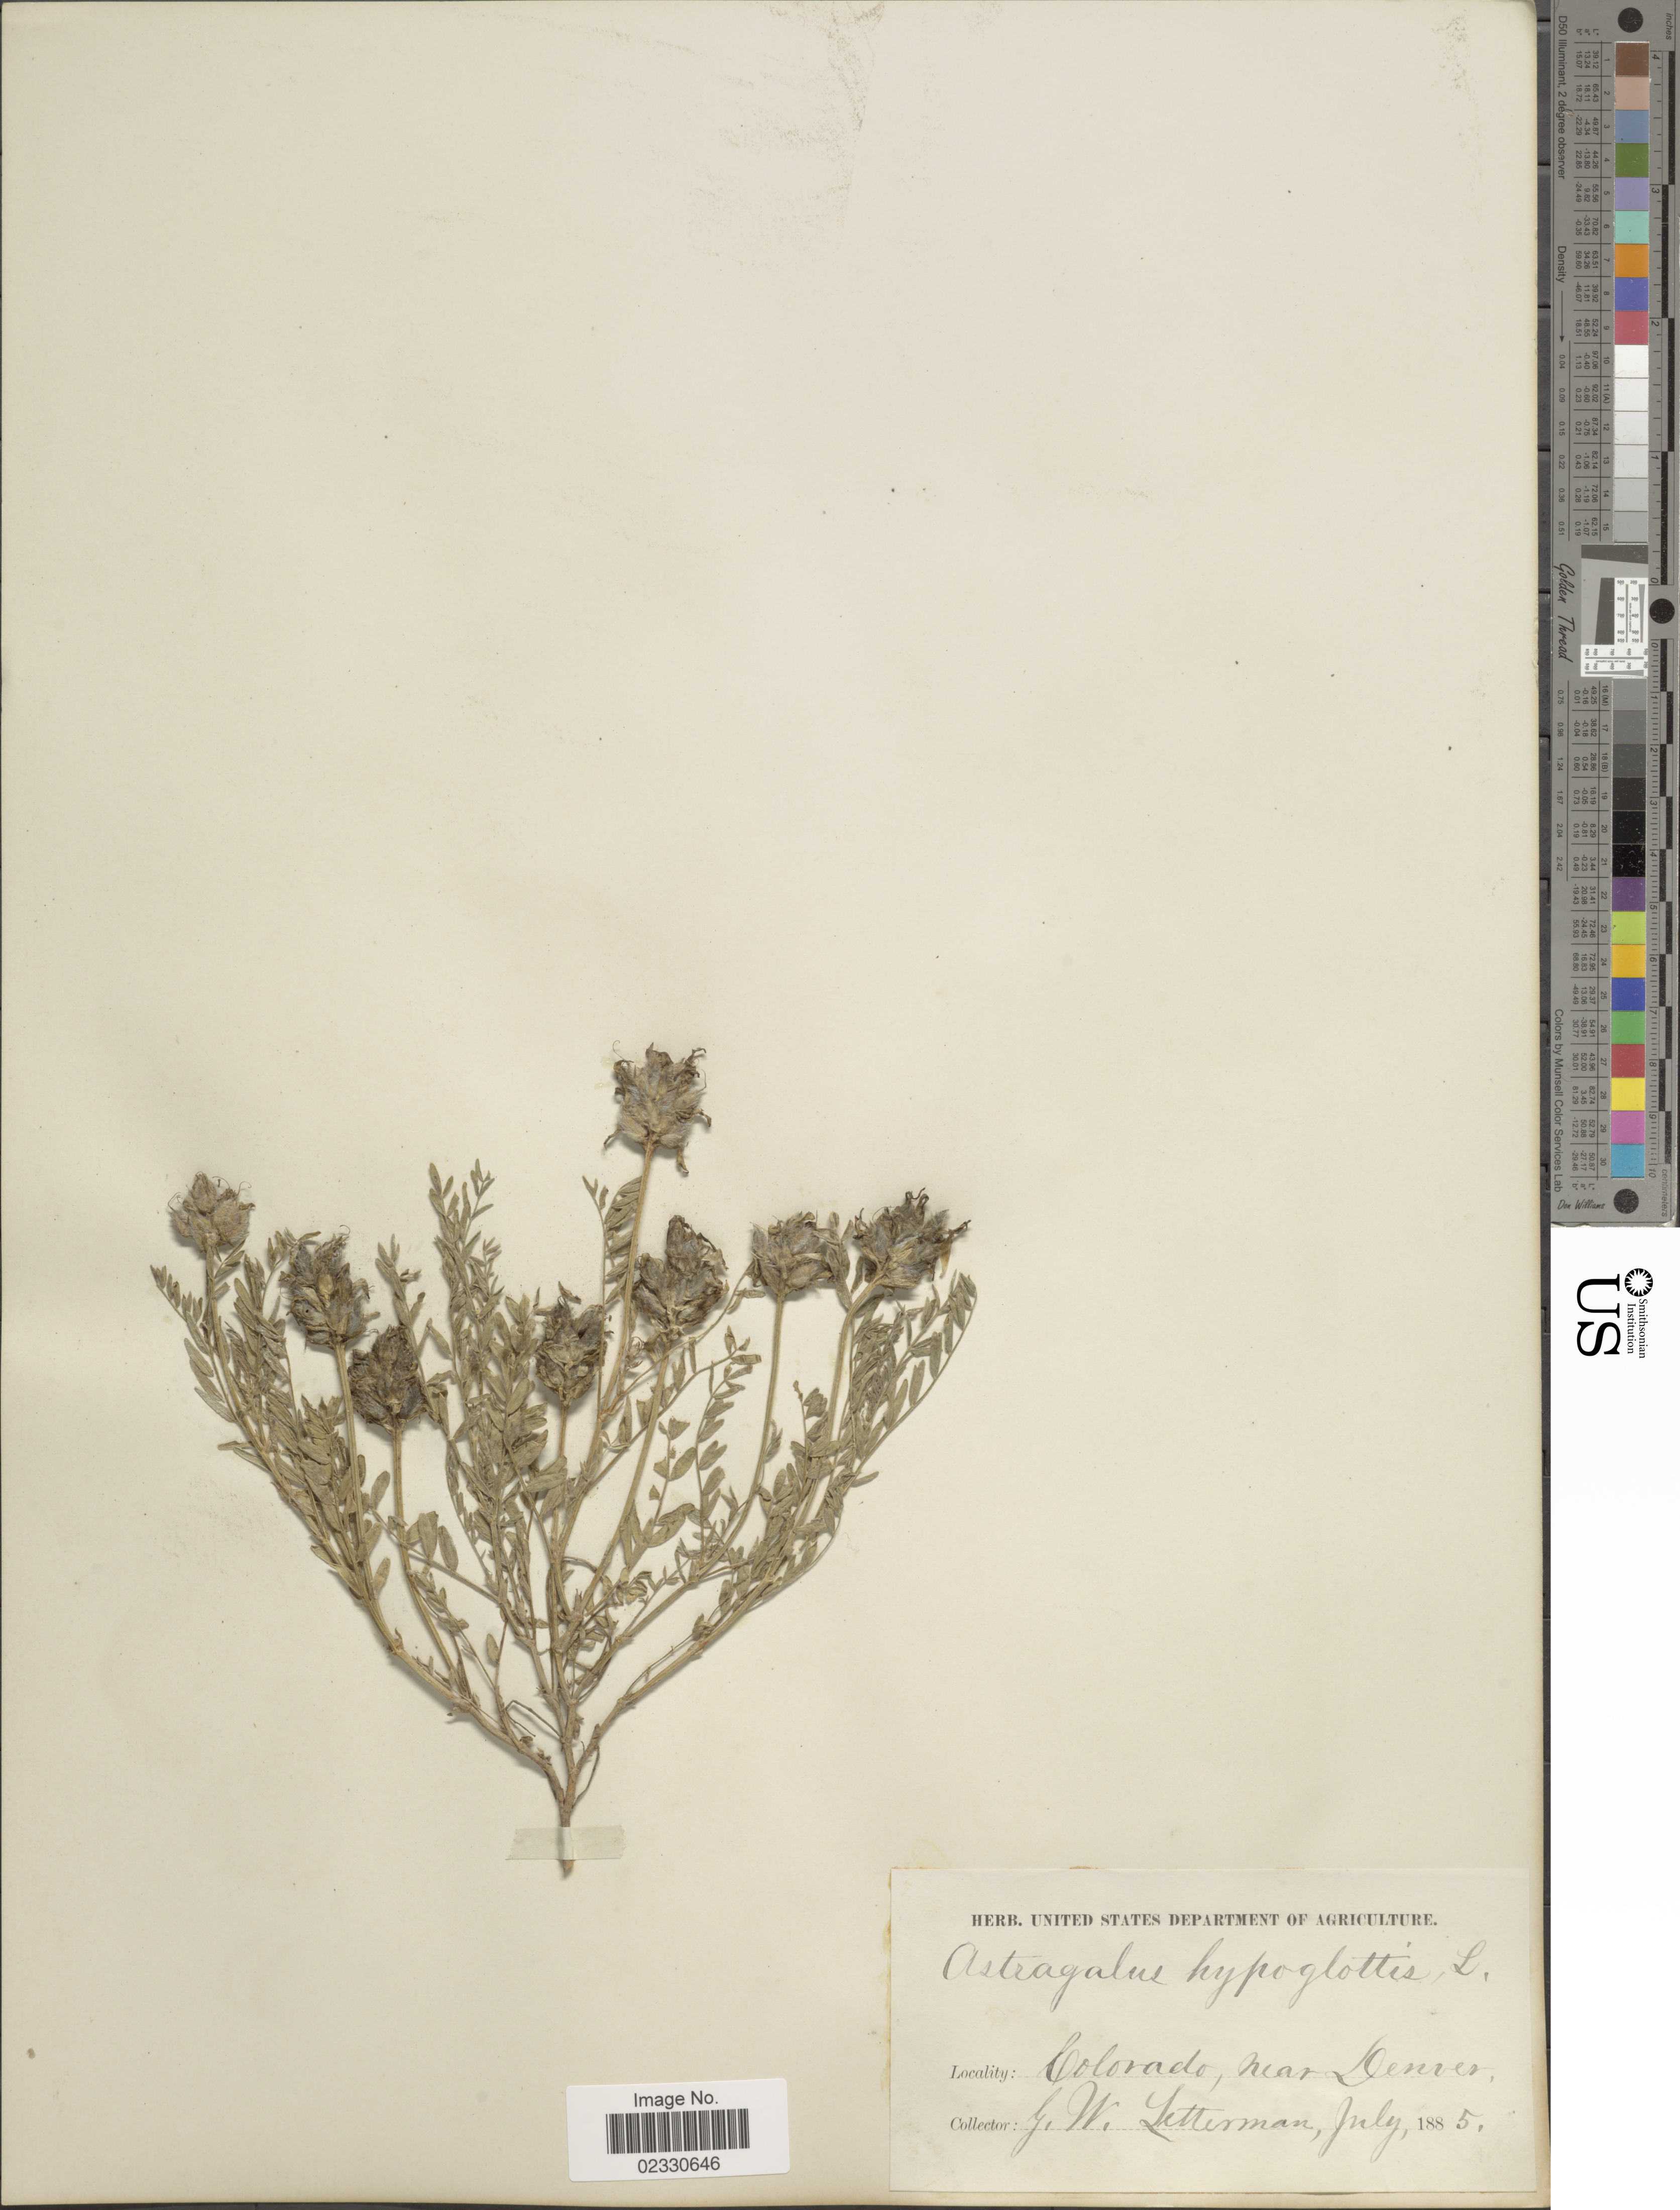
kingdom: Plantae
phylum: Tracheophyta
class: Magnoliopsida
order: Fabales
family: Fabaceae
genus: Astragalus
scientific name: Astragalus dasyglottis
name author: DC.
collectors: G. W. Letterman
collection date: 1885-07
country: United States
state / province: Colorado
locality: Colorado, near Denves